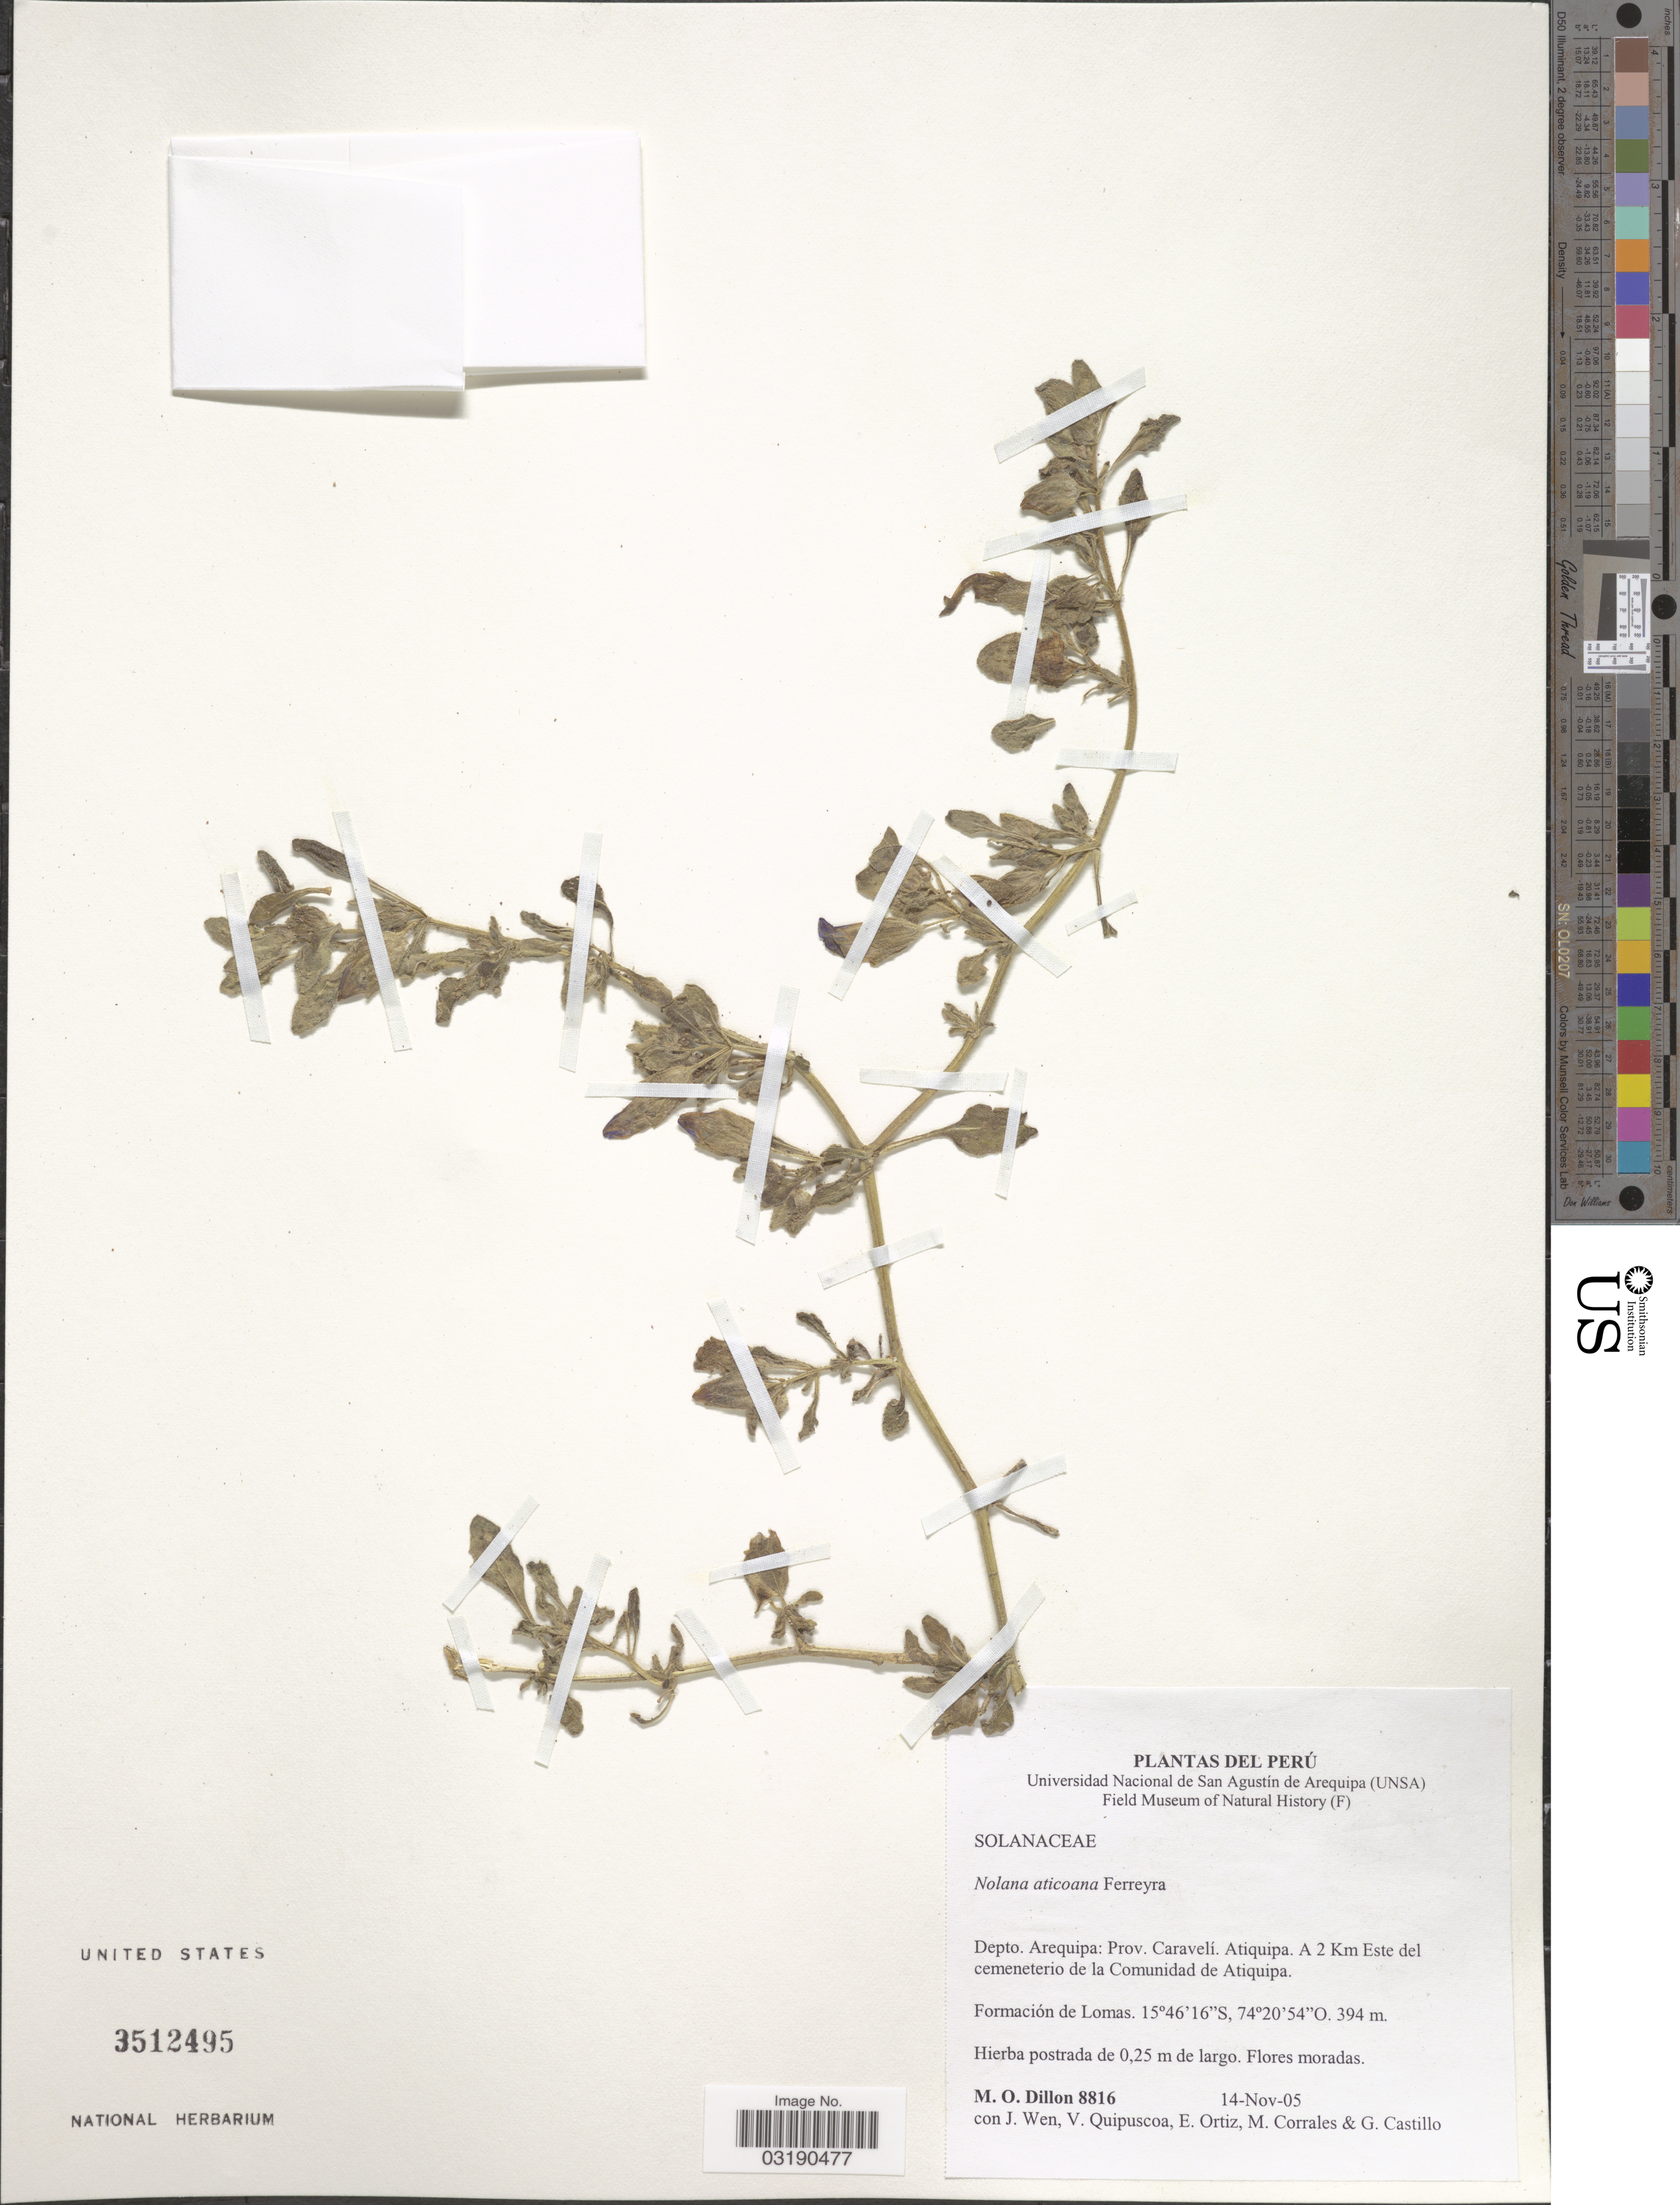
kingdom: Plantae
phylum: Tracheophyta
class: Magnoliopsida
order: Solanales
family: Solanaceae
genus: Nolana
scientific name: Nolana aticoana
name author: Ferreyra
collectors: M. O. Dillon, J. Wen, V. Quipuscoa, E. Ortiz & et al.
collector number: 8816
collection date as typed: Transcribed d/m/y: 14/11/5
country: Peru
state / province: Arequipa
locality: Depto. Arequipa: Prov. Caravelí. Atiquipa. A 2 Km Este del cemeneterio de la Comunidad de Atiquipa.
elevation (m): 394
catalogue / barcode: US 3512495